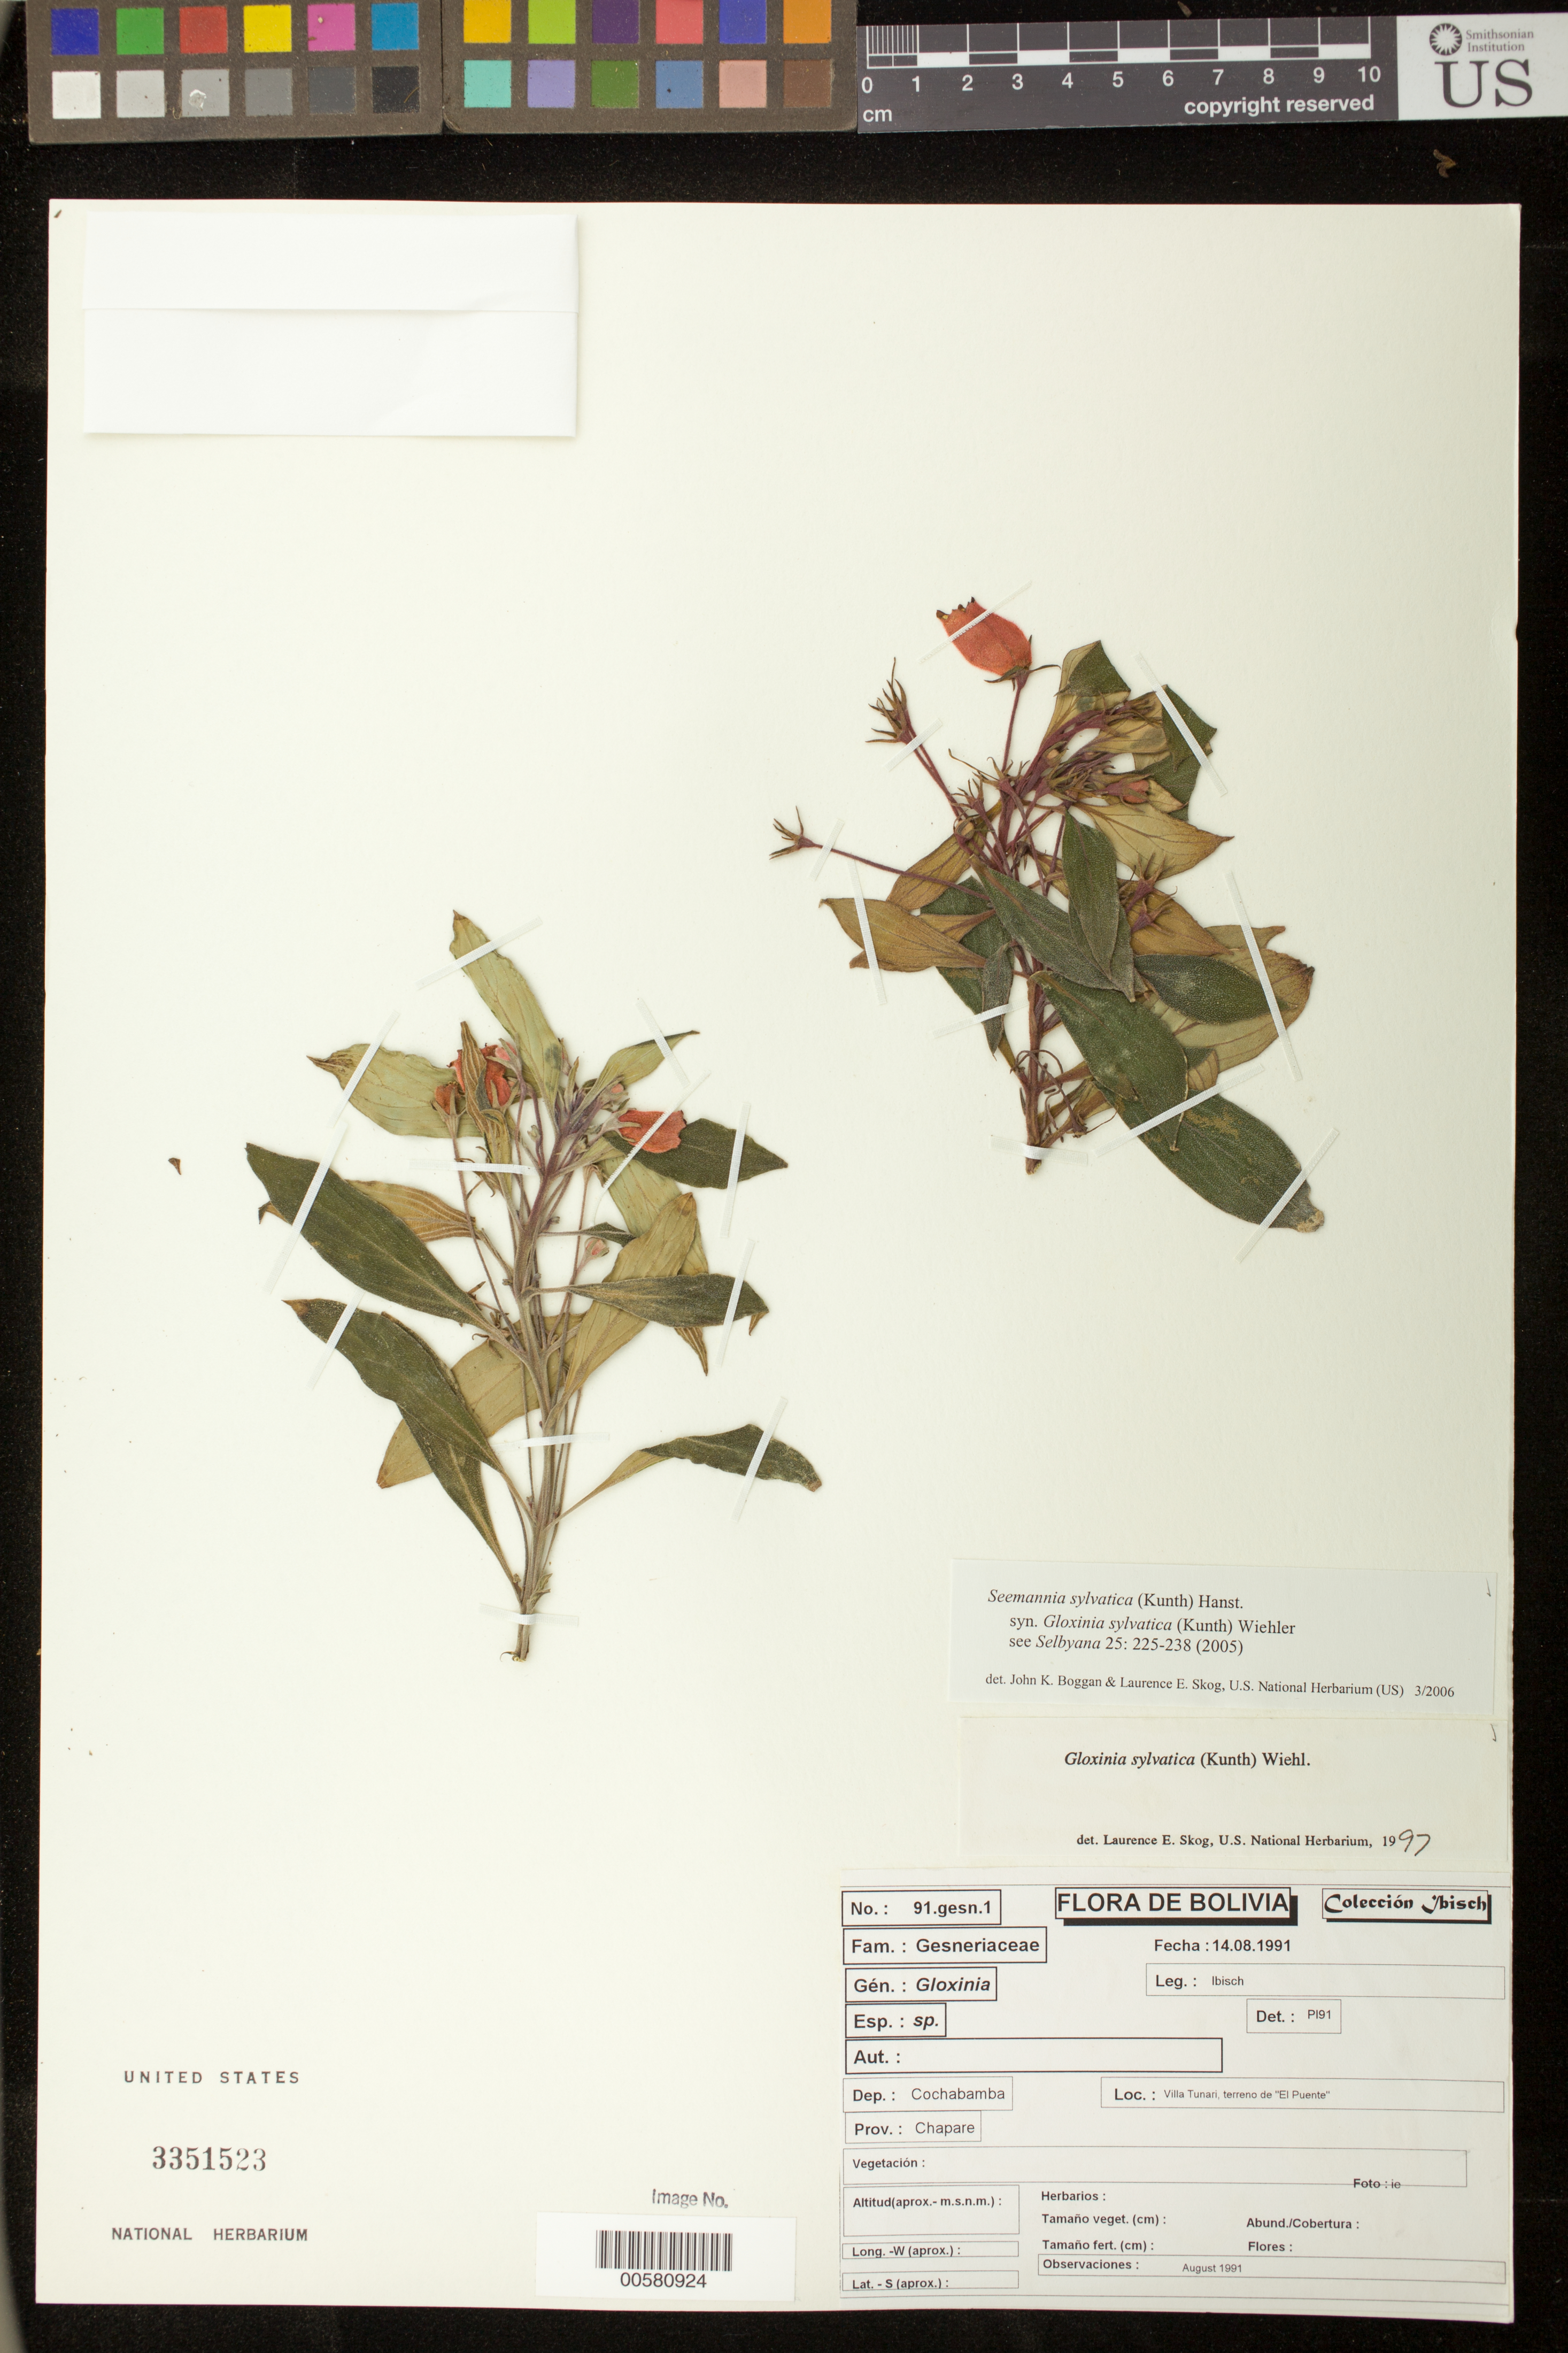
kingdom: Plantae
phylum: Tracheophyta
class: Magnoliopsida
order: Lamiales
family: Gesneriaceae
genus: Seemannia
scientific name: Seemannia sylvatica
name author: (Kunth) Hanst.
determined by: Boggan, J. K.; Skog, L. E.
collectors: P. Ibisch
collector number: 91.gesn. 1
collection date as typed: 14 Aug 1991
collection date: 1991-08-14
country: Bolivia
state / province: Cochabamba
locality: Prov. Chapare, Villa Tunari, terreno de "El Puente"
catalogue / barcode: US 3351523